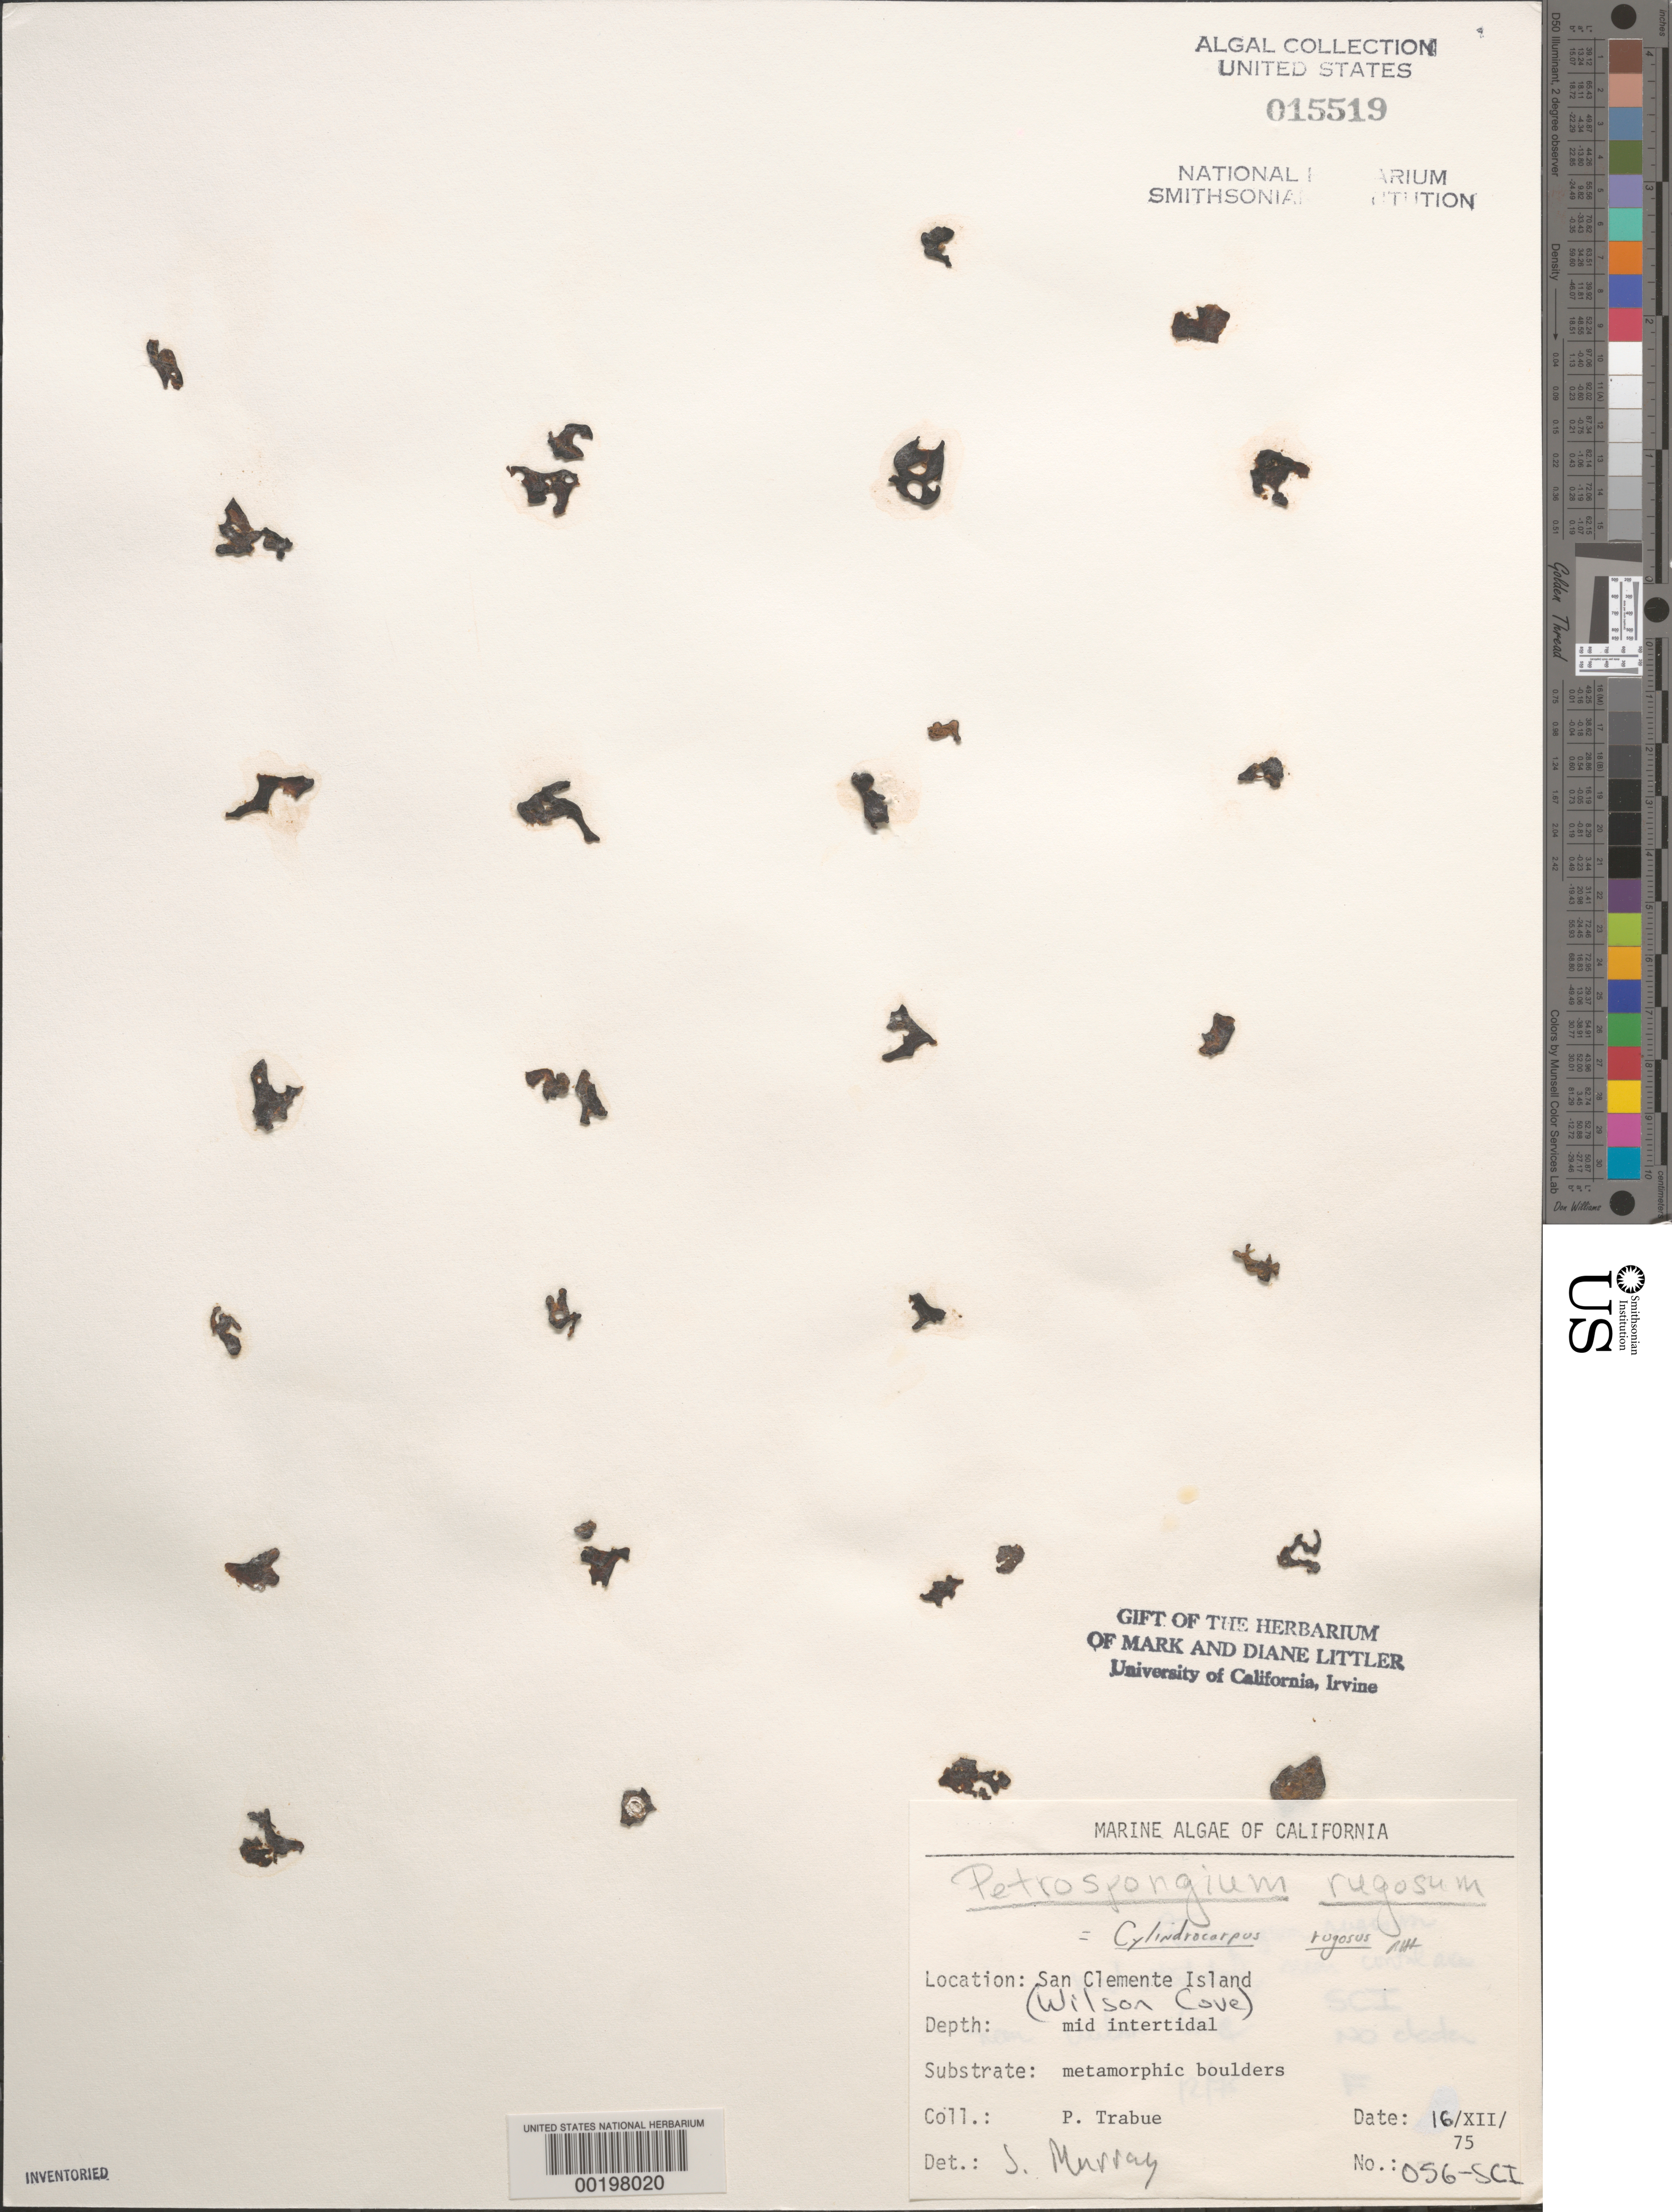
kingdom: Chromista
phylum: Ochrophyta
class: Phaeophyceae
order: Ectocarpales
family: Petrospongiaceae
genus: Petrospongium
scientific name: Petrospongium rugosum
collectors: P. J. Trabue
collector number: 056-SCI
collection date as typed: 16 Dec 1975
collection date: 1975-12-16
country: United States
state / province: California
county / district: Los Angeles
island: San Clemente Island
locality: Wilson Cove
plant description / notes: BLM-SOCALBIGHT Rocky Intertidal Survey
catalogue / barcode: US 15519